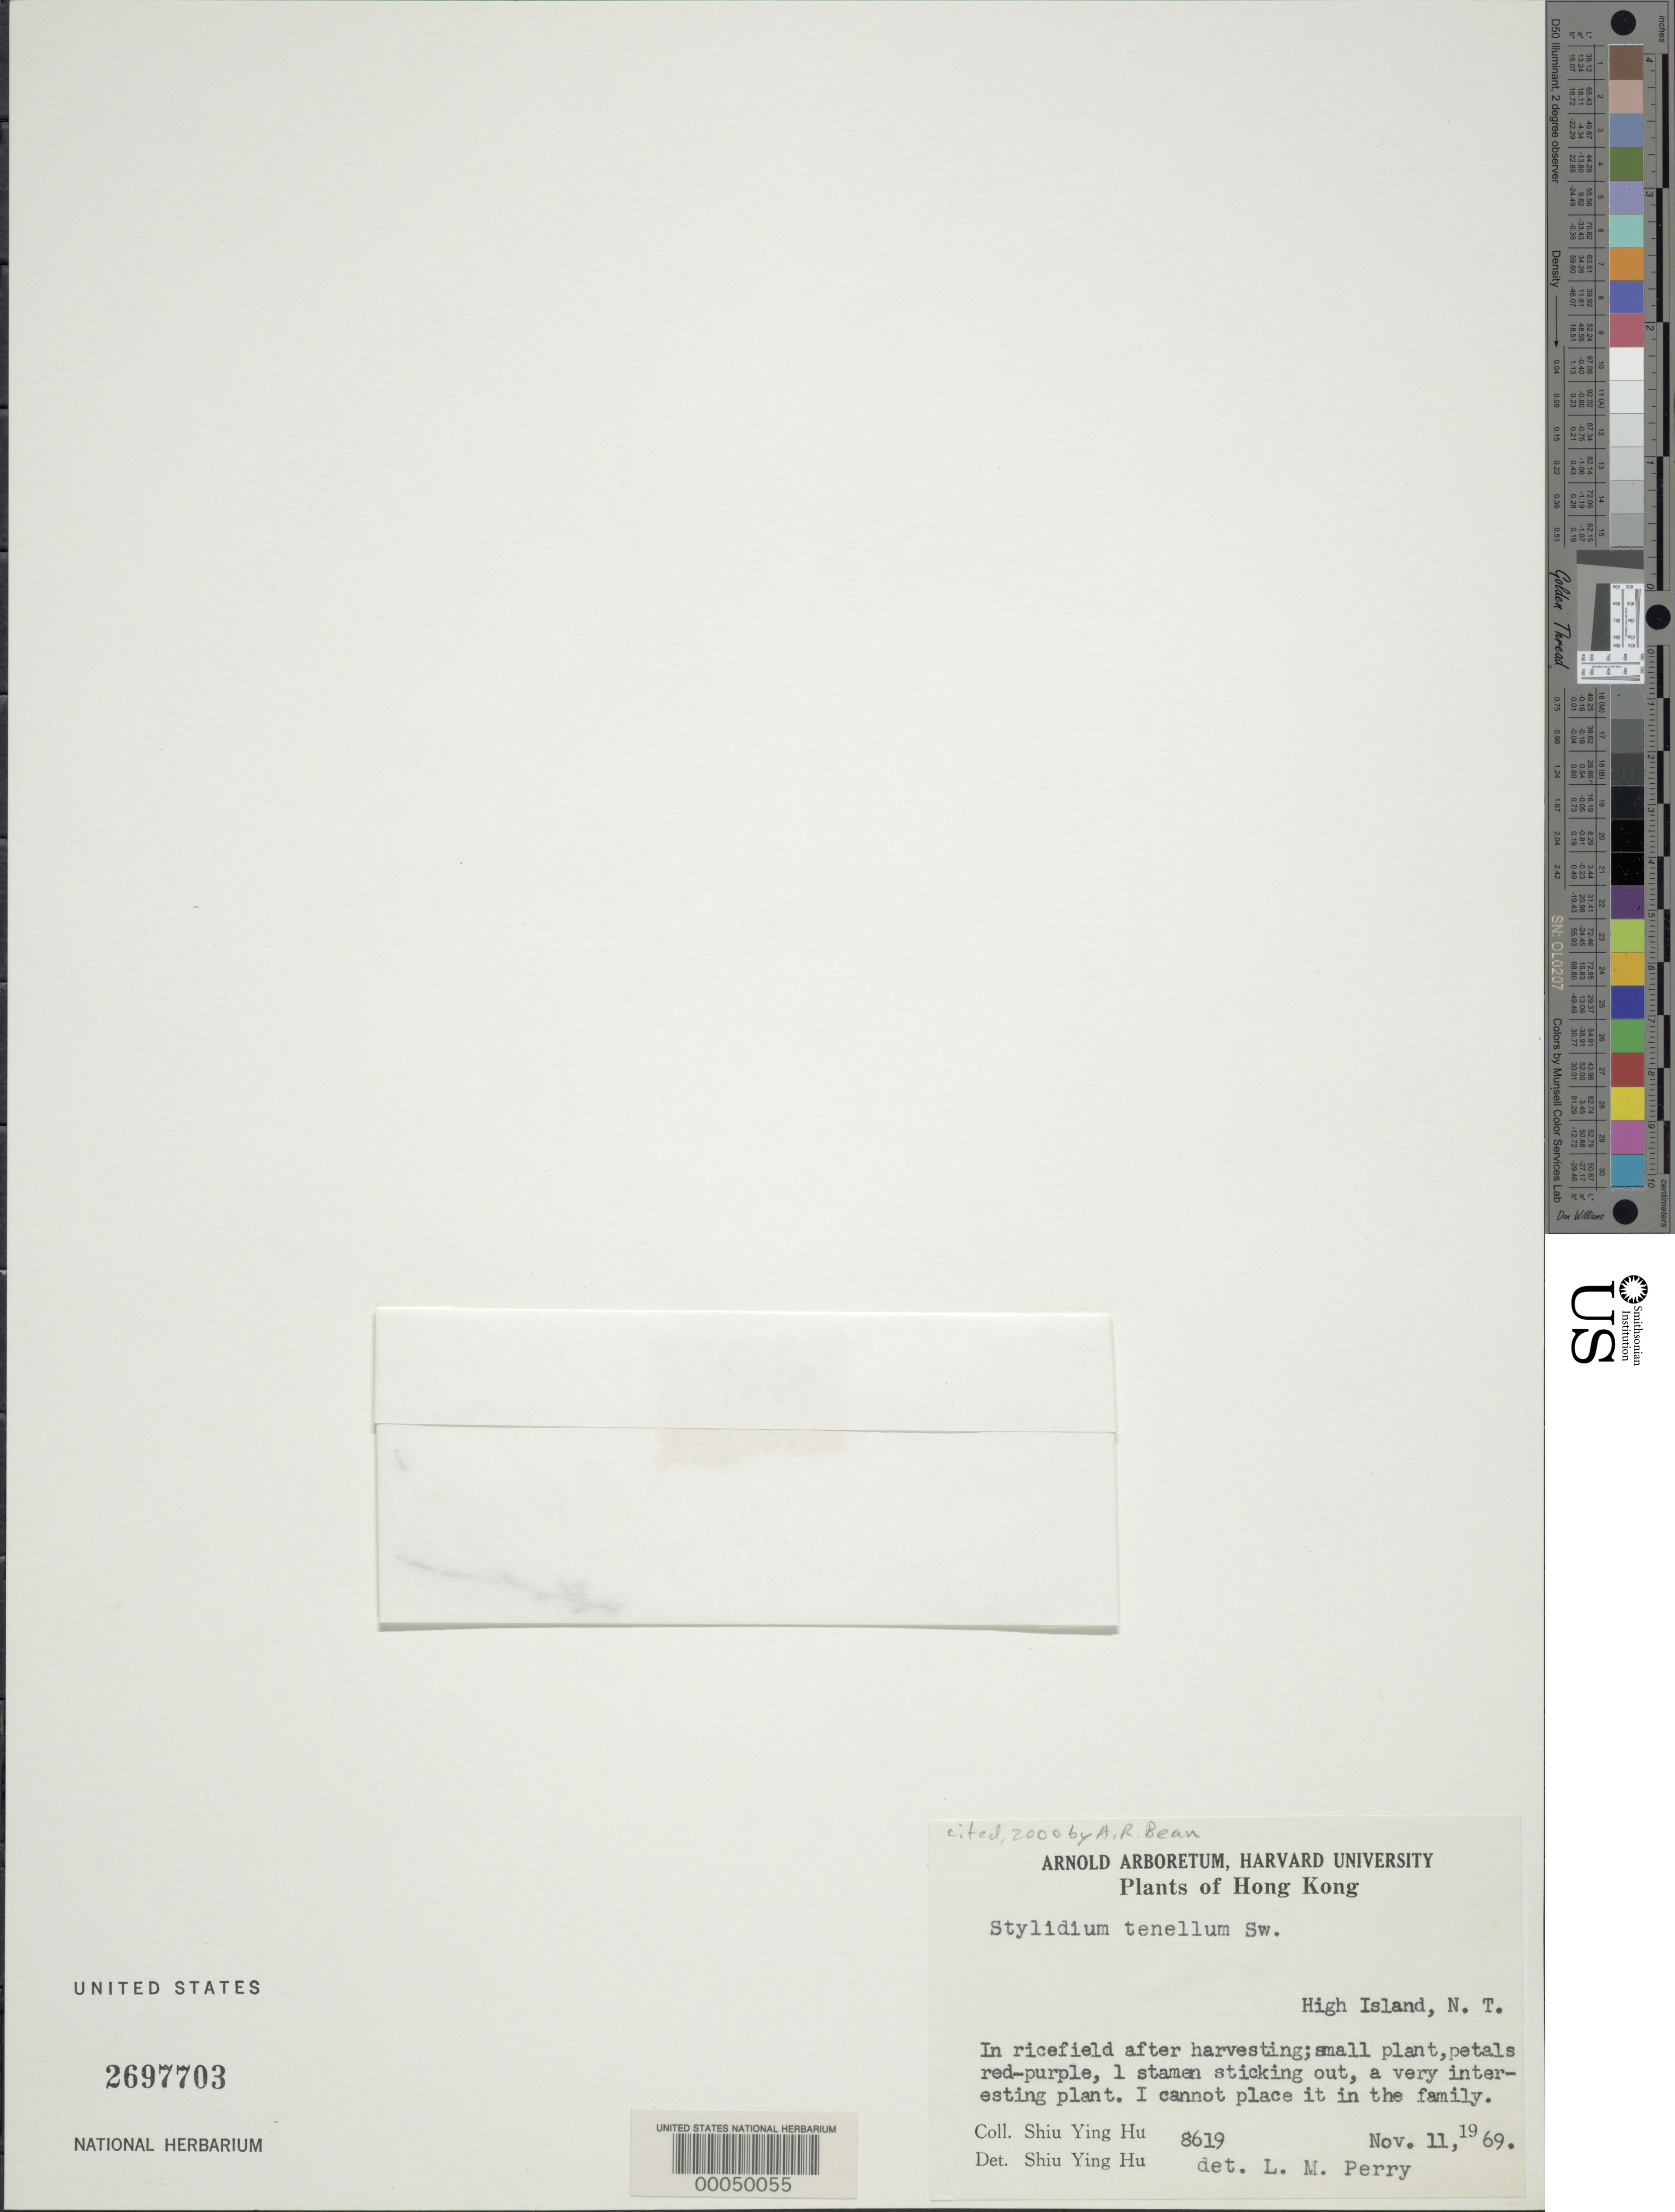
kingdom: Plantae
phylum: Tracheophyta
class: Magnoliopsida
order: Asterales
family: Stylidiaceae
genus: Stylidium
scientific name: Stylidium tenellum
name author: Sw. ex Willd.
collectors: S. Y. Hu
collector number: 8619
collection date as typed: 11 Nov 1969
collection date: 1969-11-11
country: China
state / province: Hong Kong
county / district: New Territories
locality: High island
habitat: In ricefield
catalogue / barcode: US 2697703